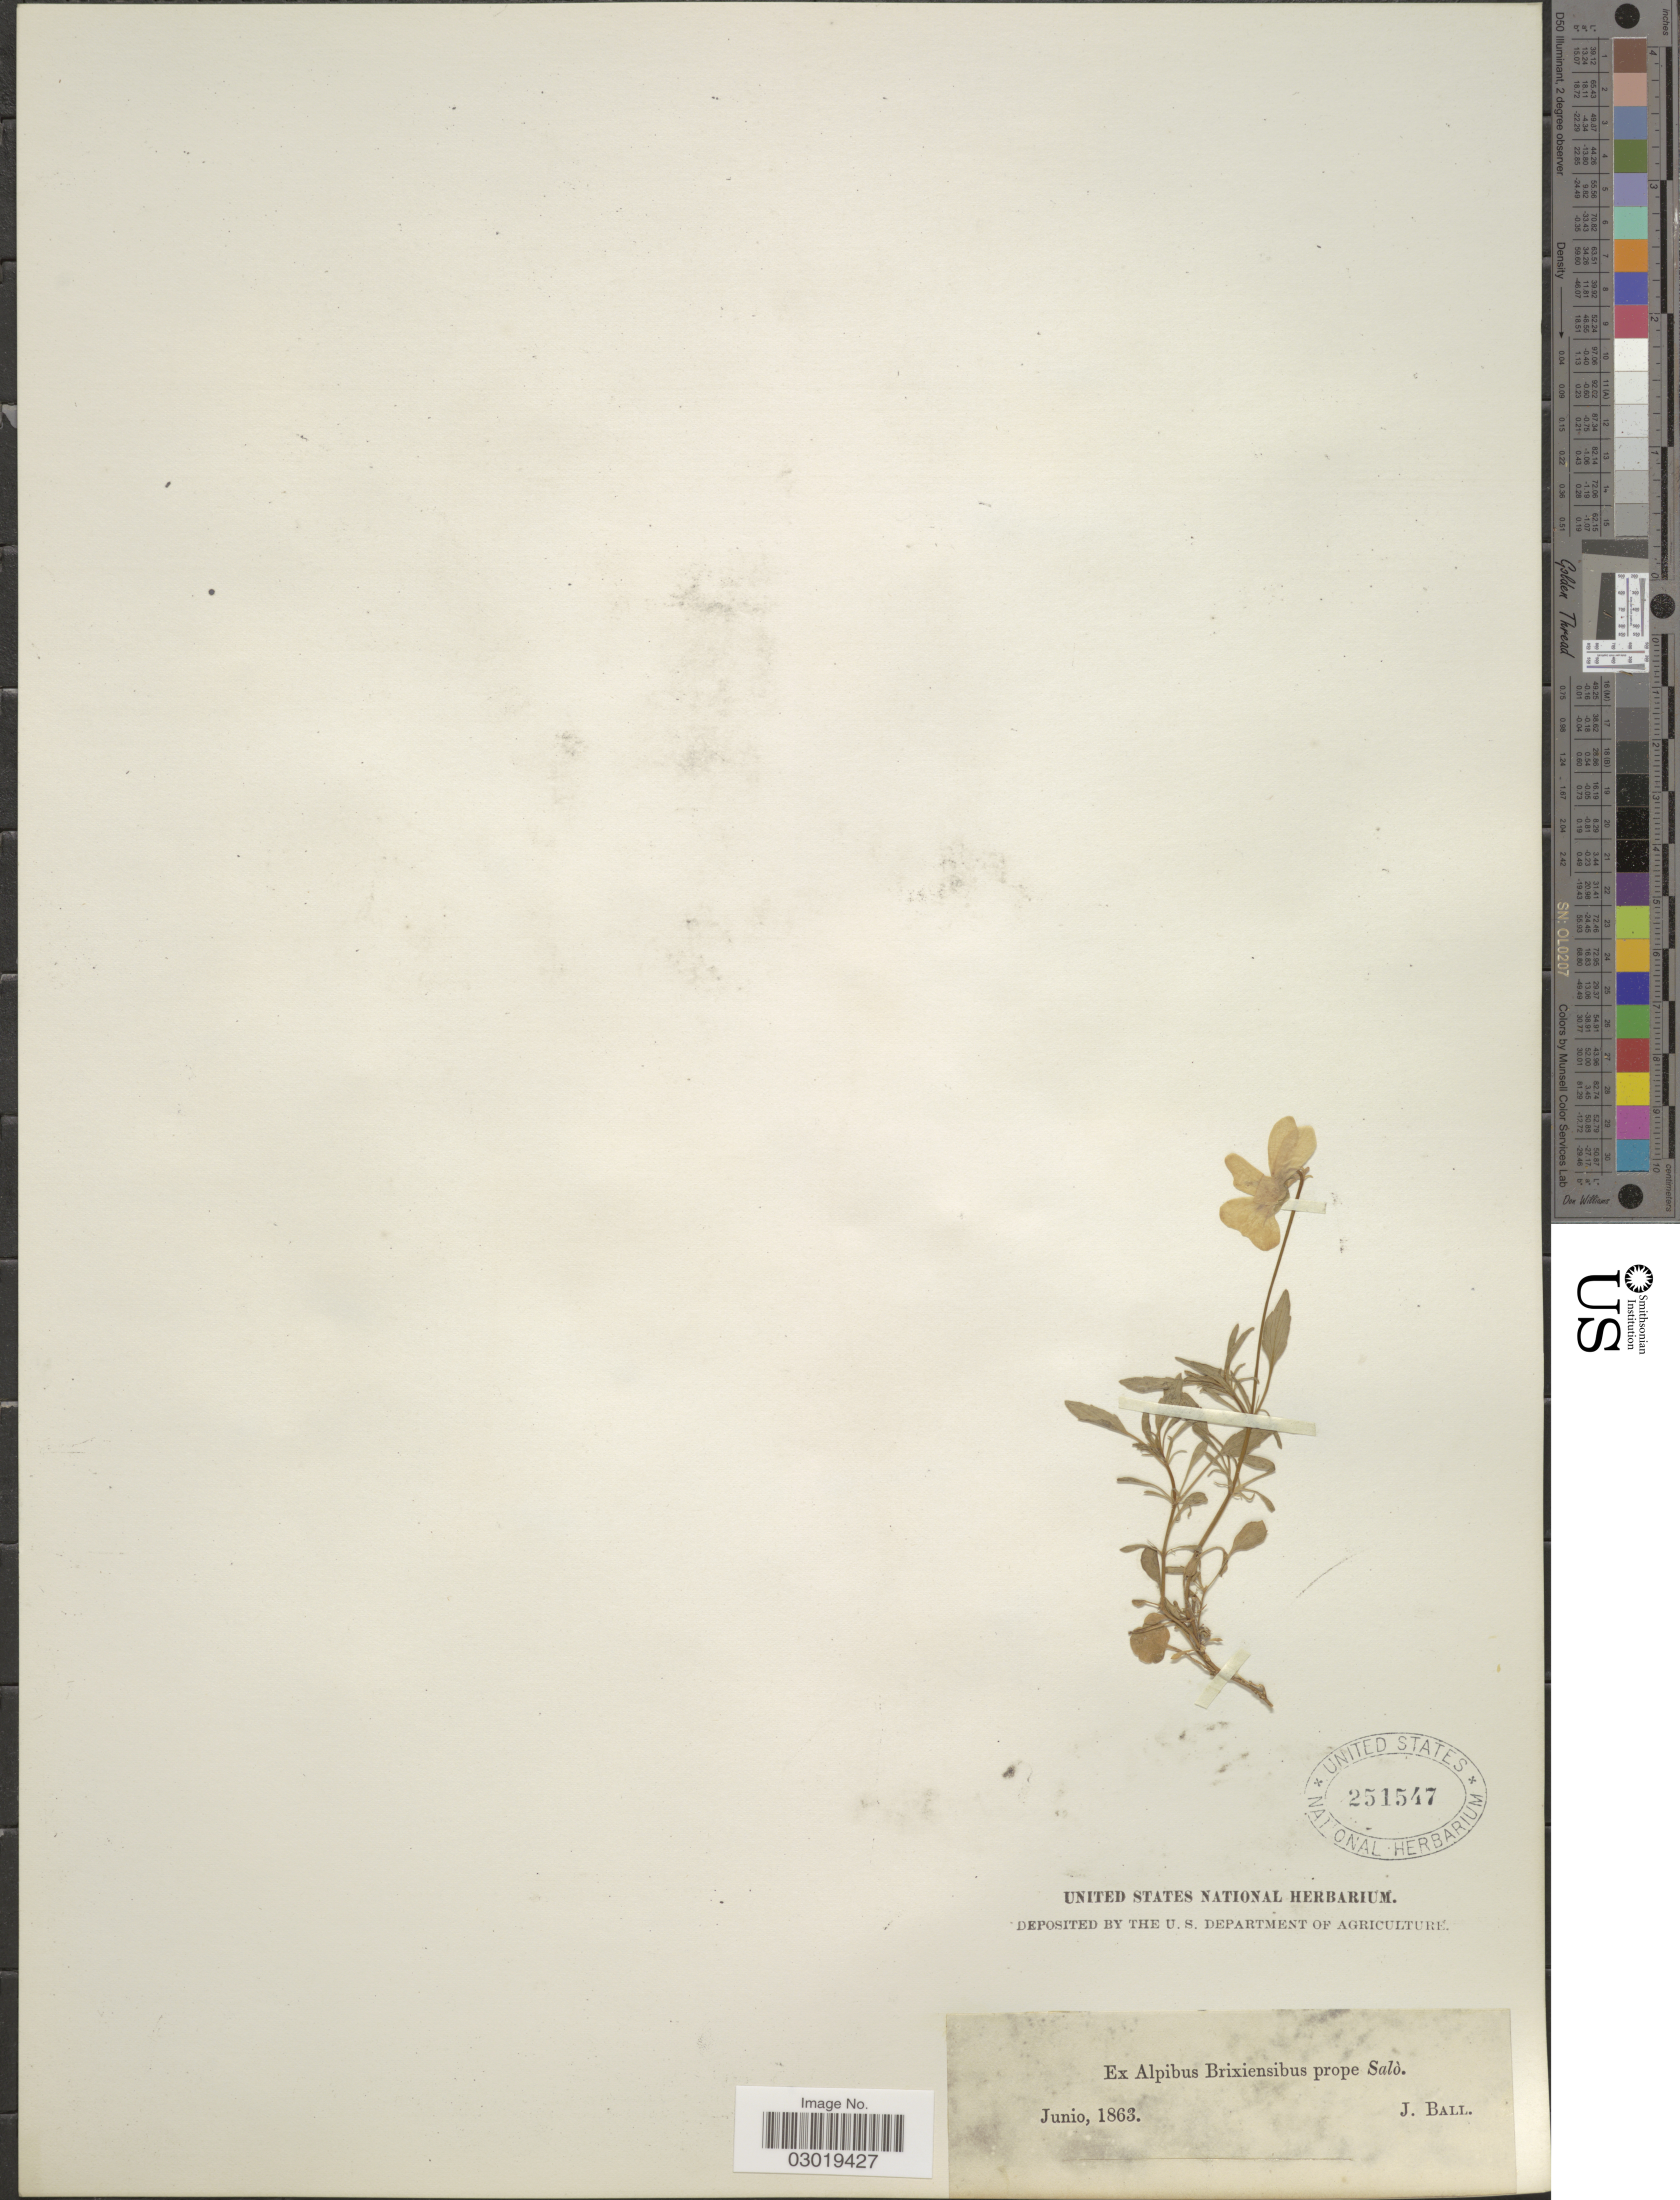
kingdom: Plantae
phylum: Tracheophyta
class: Magnoliopsida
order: Malpighiales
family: Violaceae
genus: Viola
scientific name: Viola sp.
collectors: J. Ball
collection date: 1863-06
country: Italy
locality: Ex Alpibus Brixiensibus prope Salò.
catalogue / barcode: US 251547